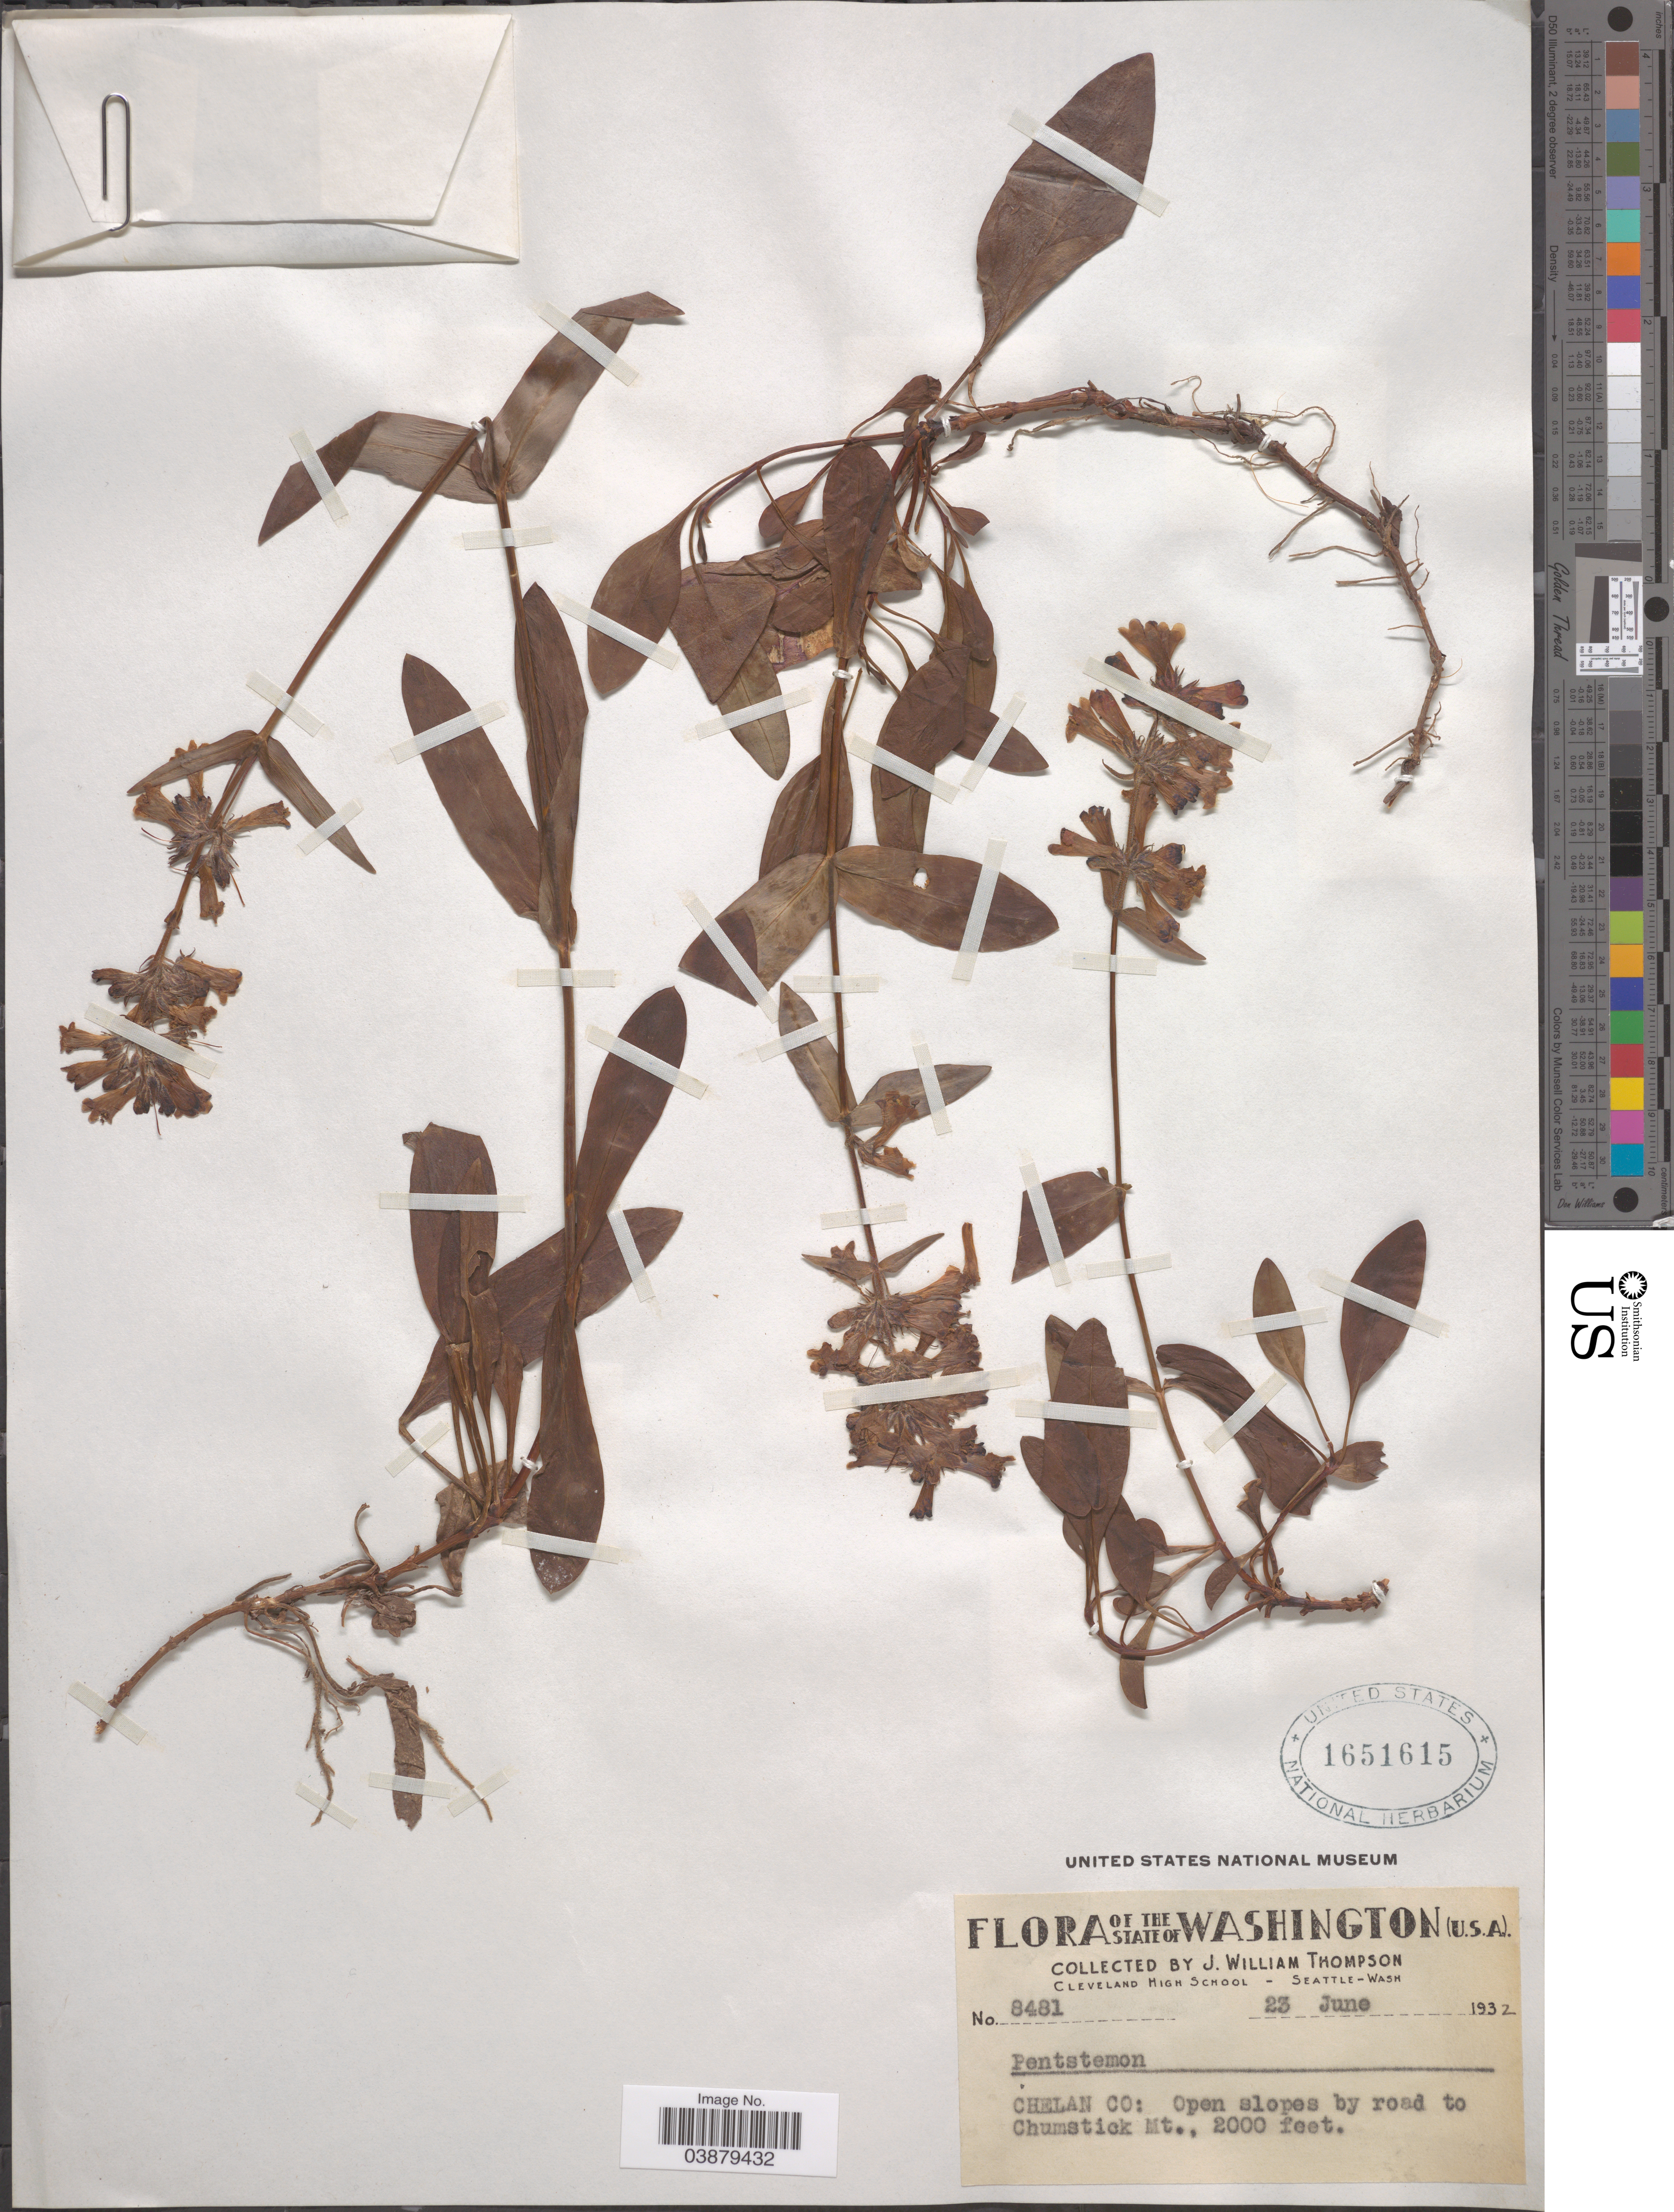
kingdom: Plantae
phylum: Tracheophyta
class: Magnoliopsida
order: Lamiales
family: Plantaginaceae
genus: Penstemon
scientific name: Penstemon sp.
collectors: J. W. Thompson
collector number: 8481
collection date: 1932-06-23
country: United States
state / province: Washington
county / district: Chelan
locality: Chelan Co: Open slopes by road to Chumstick Mt.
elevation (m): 610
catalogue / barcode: US 1651615